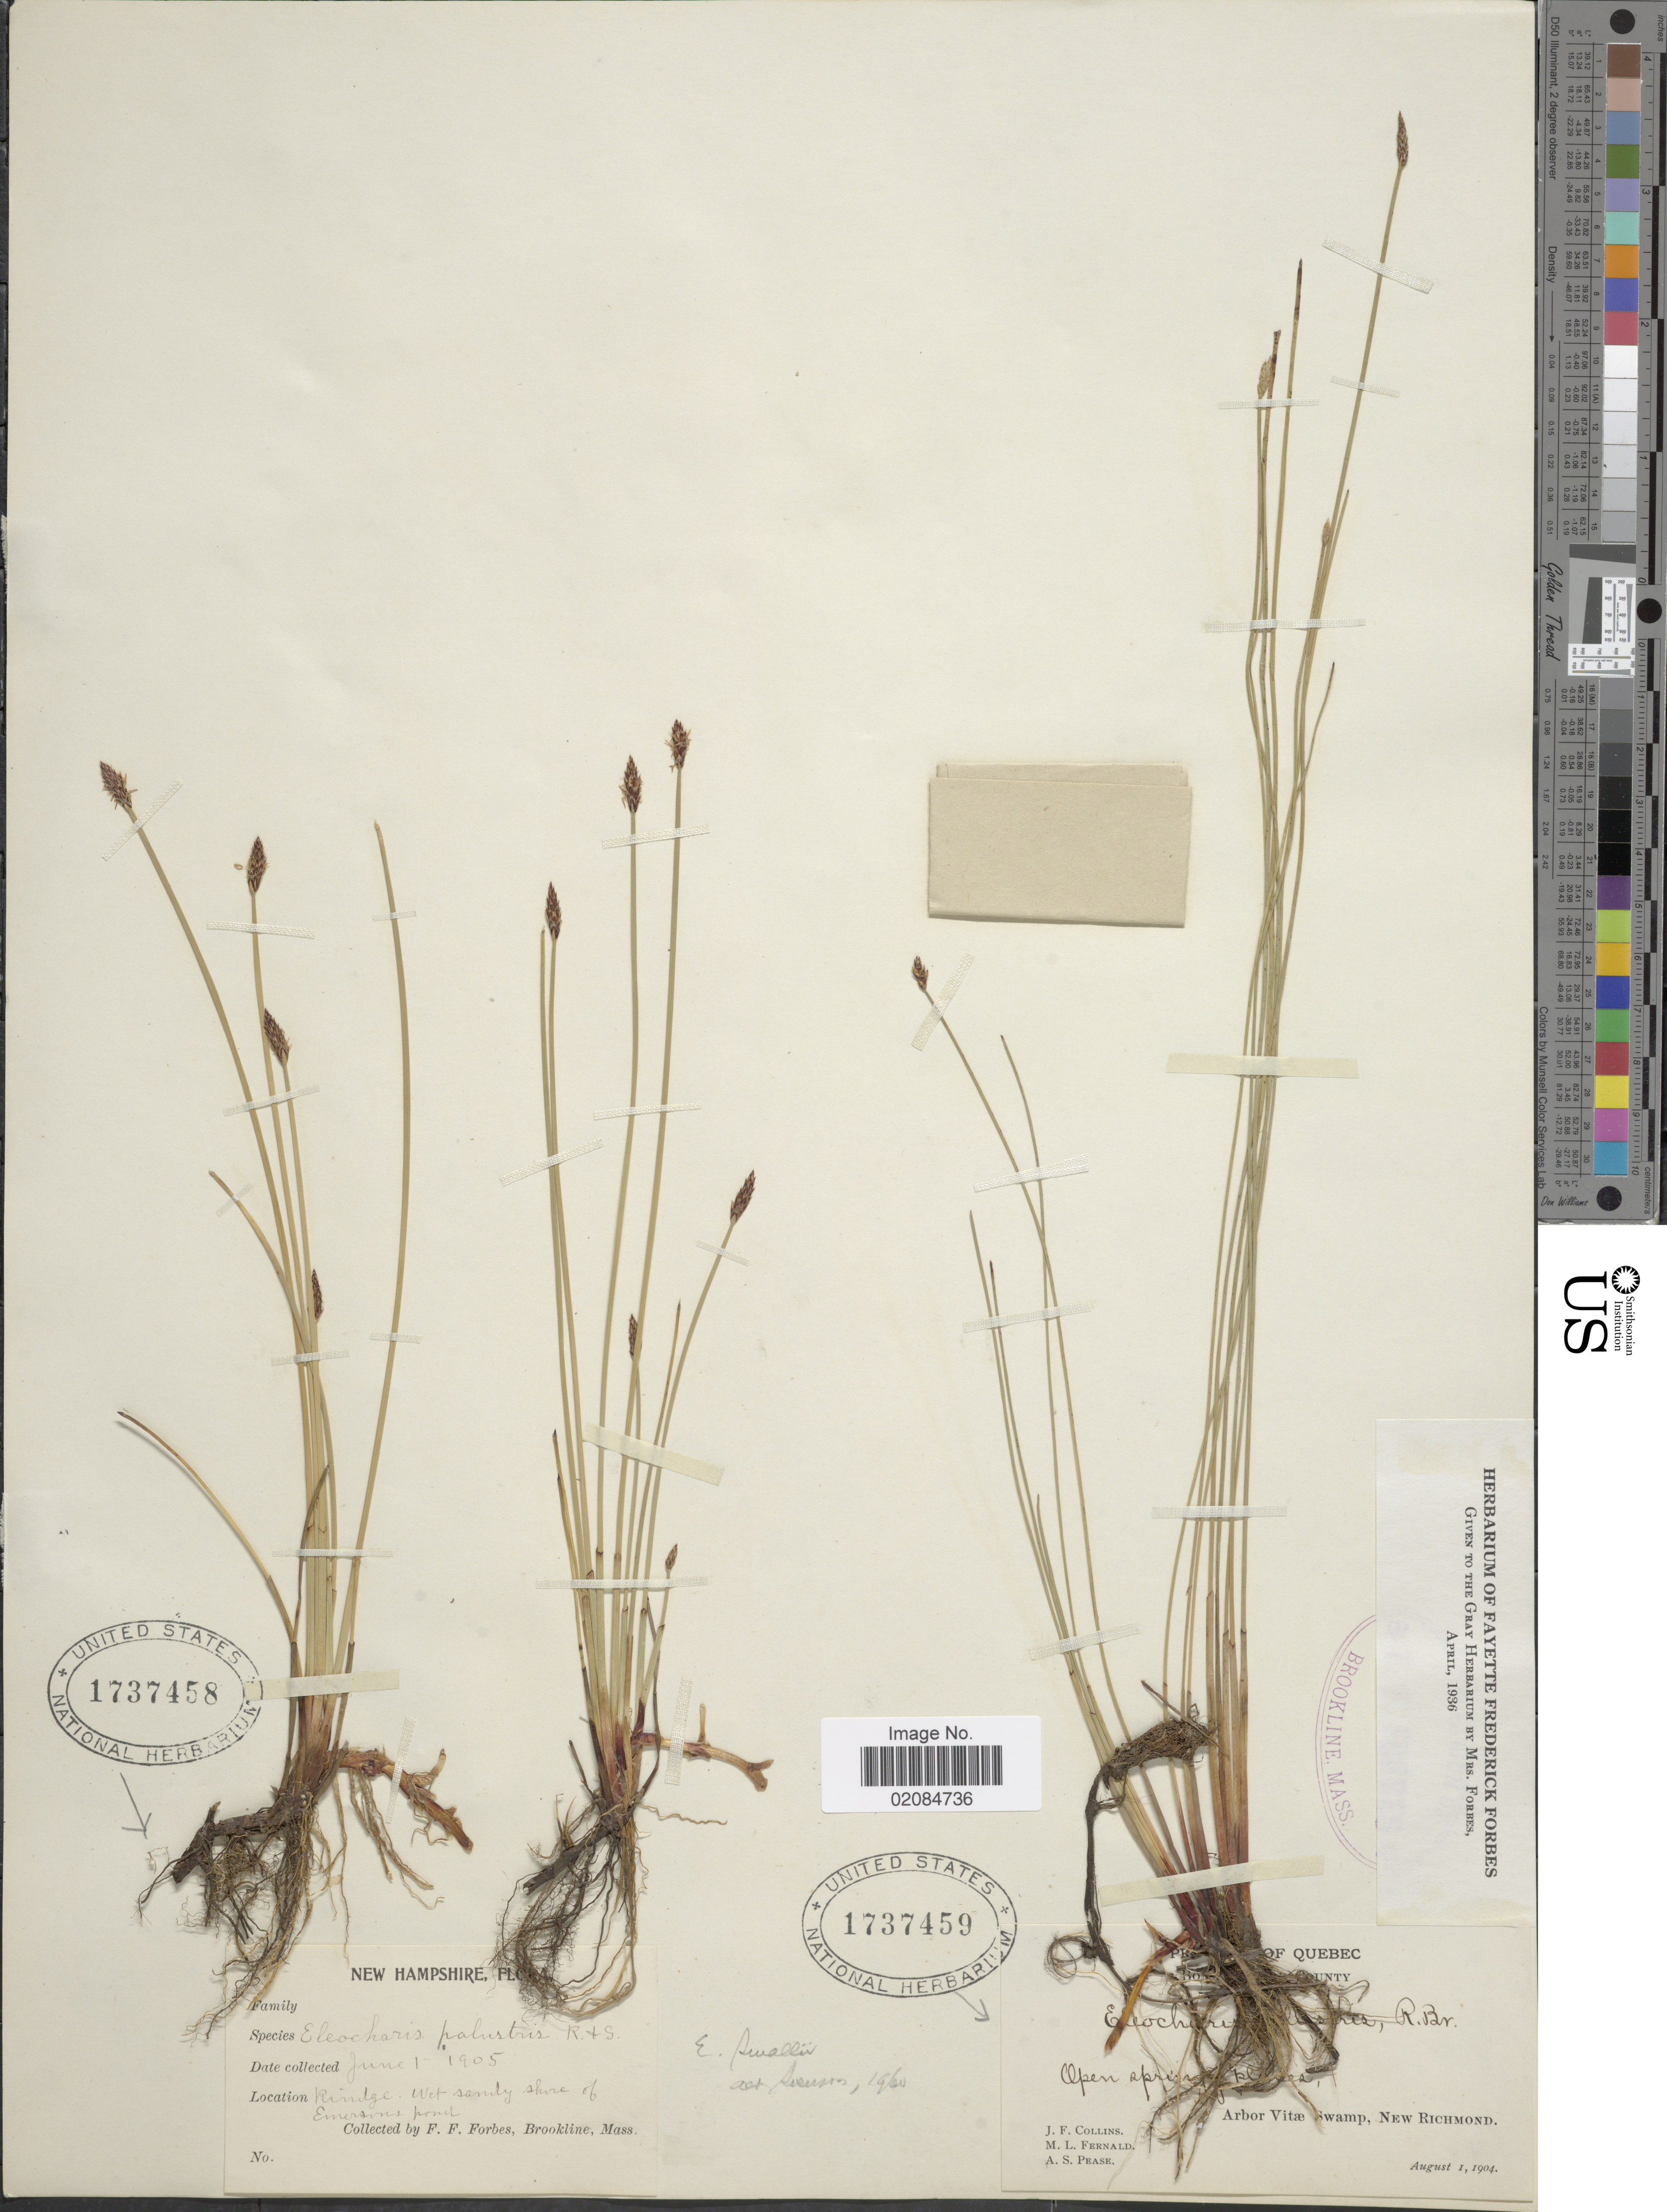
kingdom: Plantae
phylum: Tracheophyta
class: Liliopsida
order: Poales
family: Cyperaceae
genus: Eleocharis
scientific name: Eleocharis palustris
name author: (L.) Roem. & Schult.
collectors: J. Collins, M. L. Fernald & A. S. Pease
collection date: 1904-08-01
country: Canada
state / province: Quebec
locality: Arbor Vitae Swamp, New Richmond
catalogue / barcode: US 1737459-2